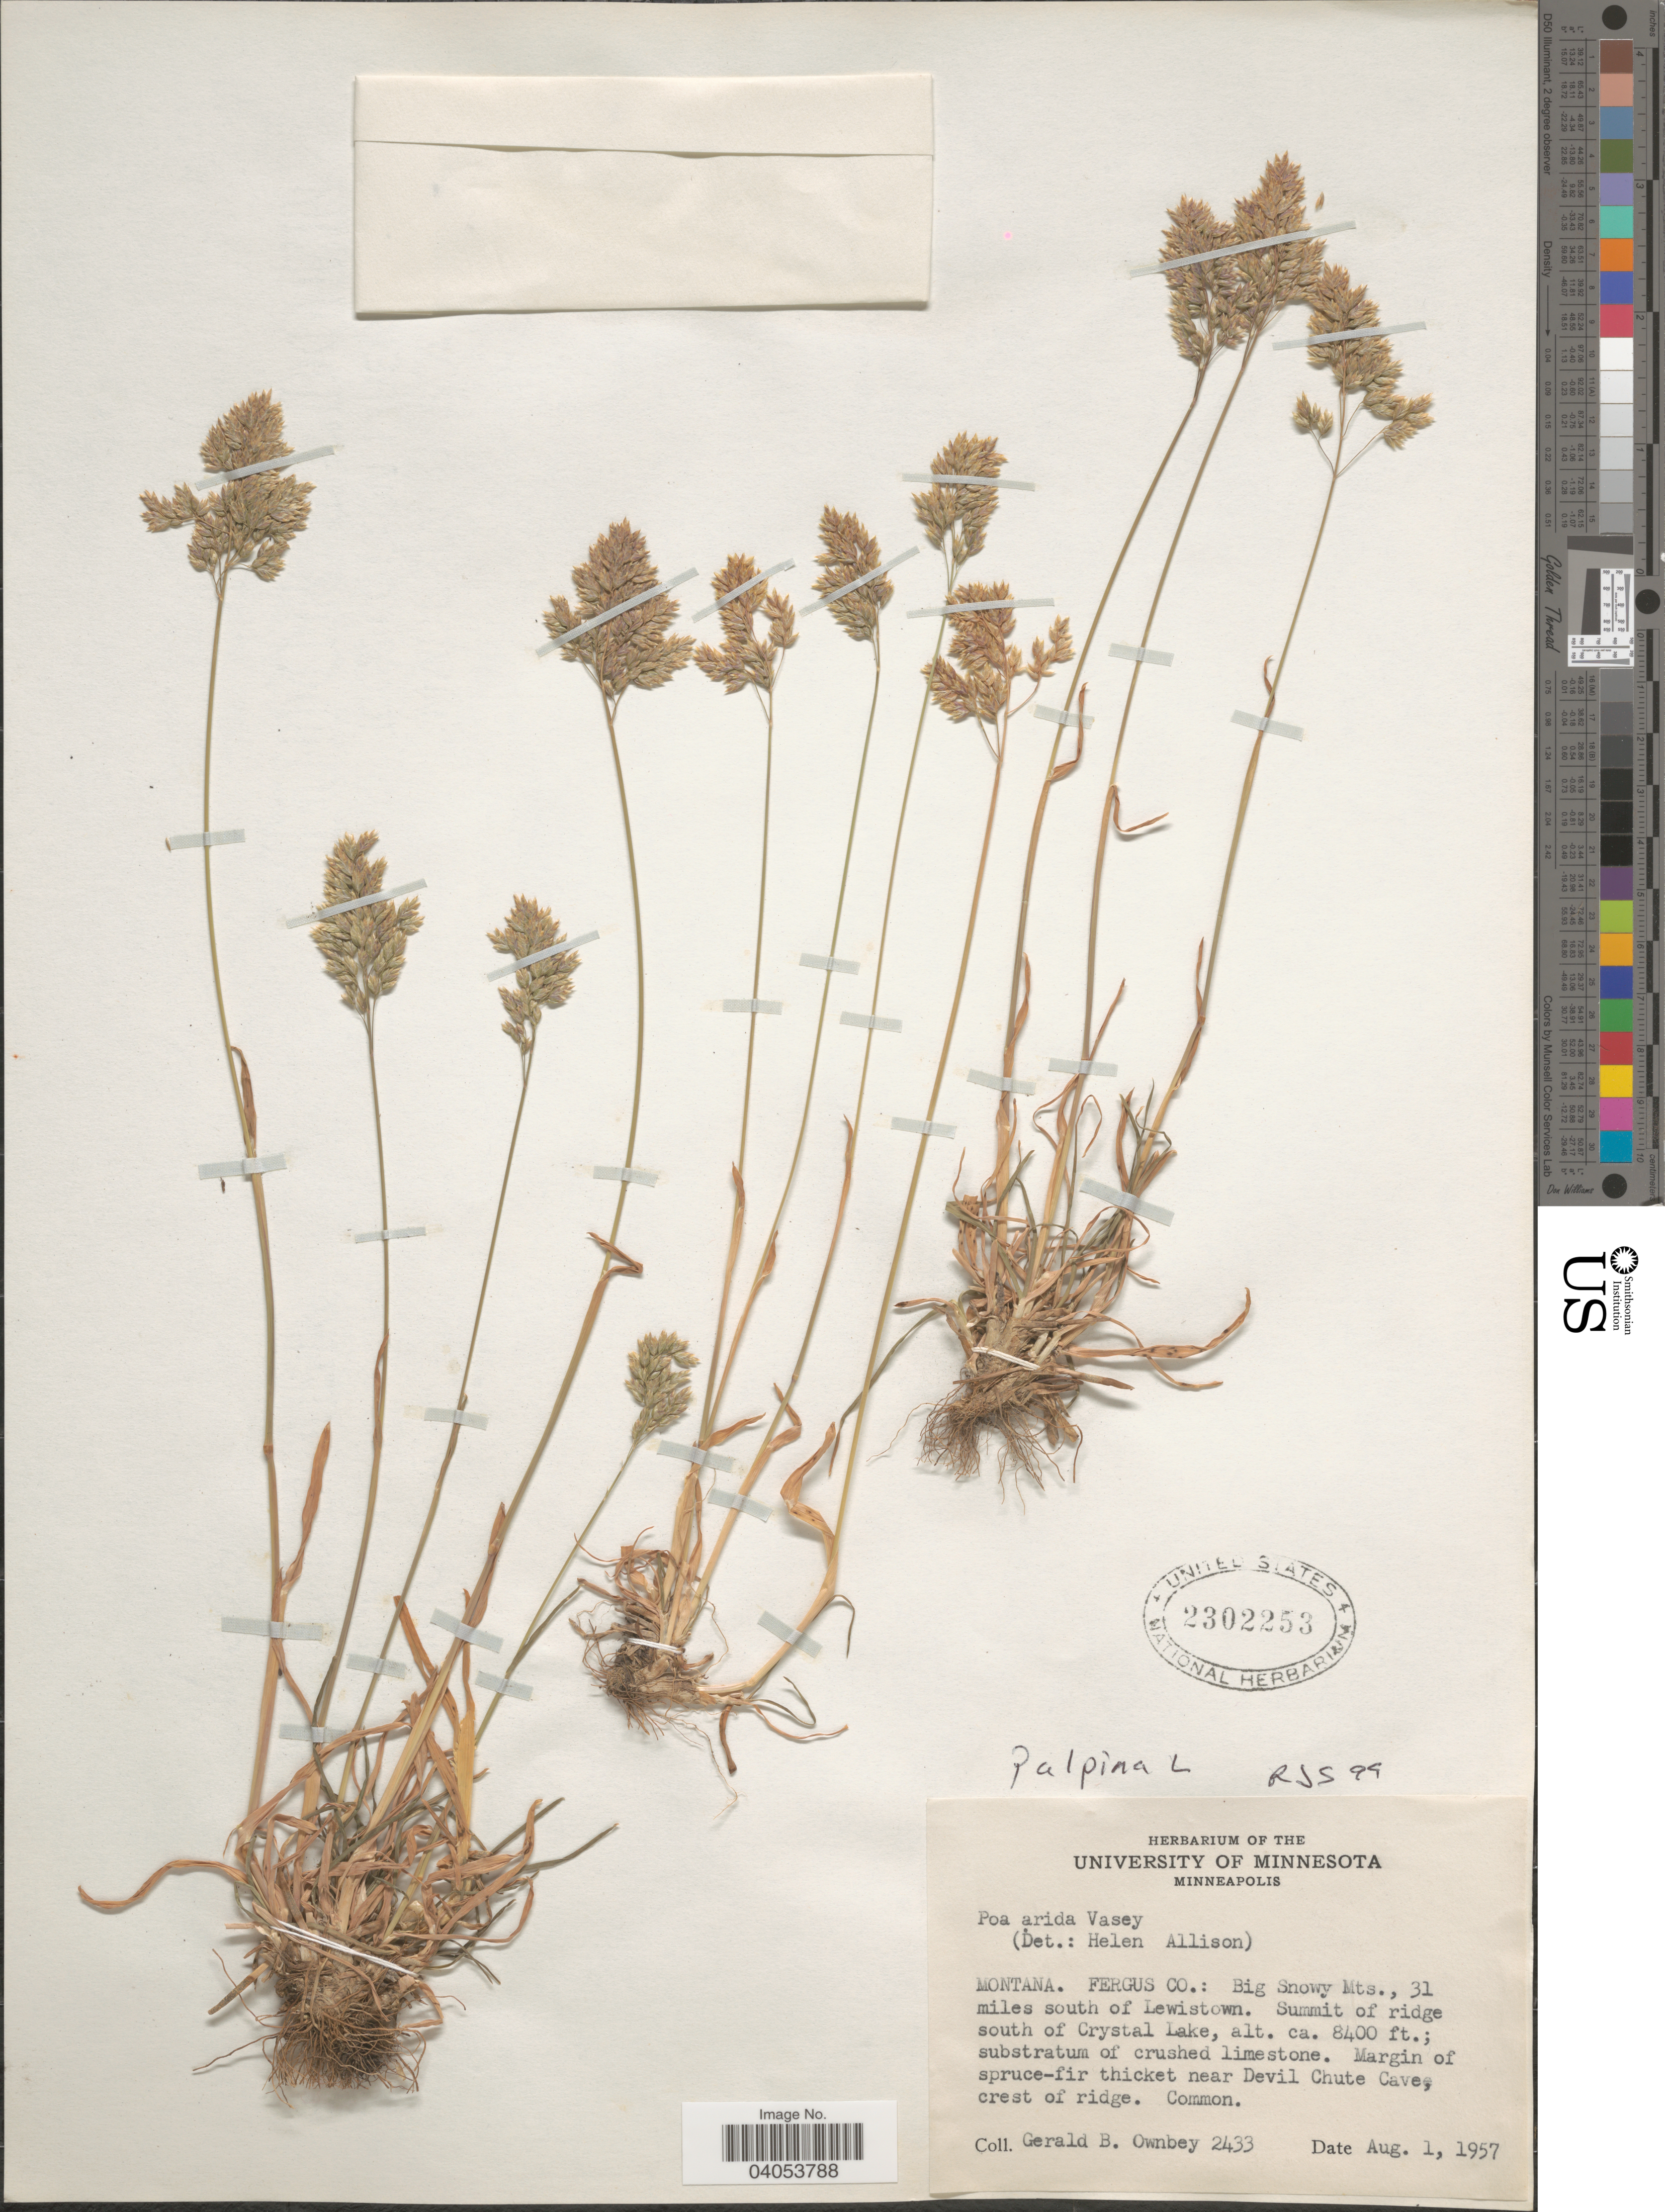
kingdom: Plantae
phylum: Tracheophyta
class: Liliopsida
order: Poales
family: Poaceae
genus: Poa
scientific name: Poa alpina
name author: L.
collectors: G. B. Ownbey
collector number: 2433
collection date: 1957-08-01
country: United States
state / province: Montana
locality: Fergus Co.: Big Snowy Mts., 31 miles south of Lewistown. Summit of ridge south of Crystal Lake. Margin of spruce-fir thicket near Devil Chute Cave, crest of ridge.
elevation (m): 2560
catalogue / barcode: US 2302253